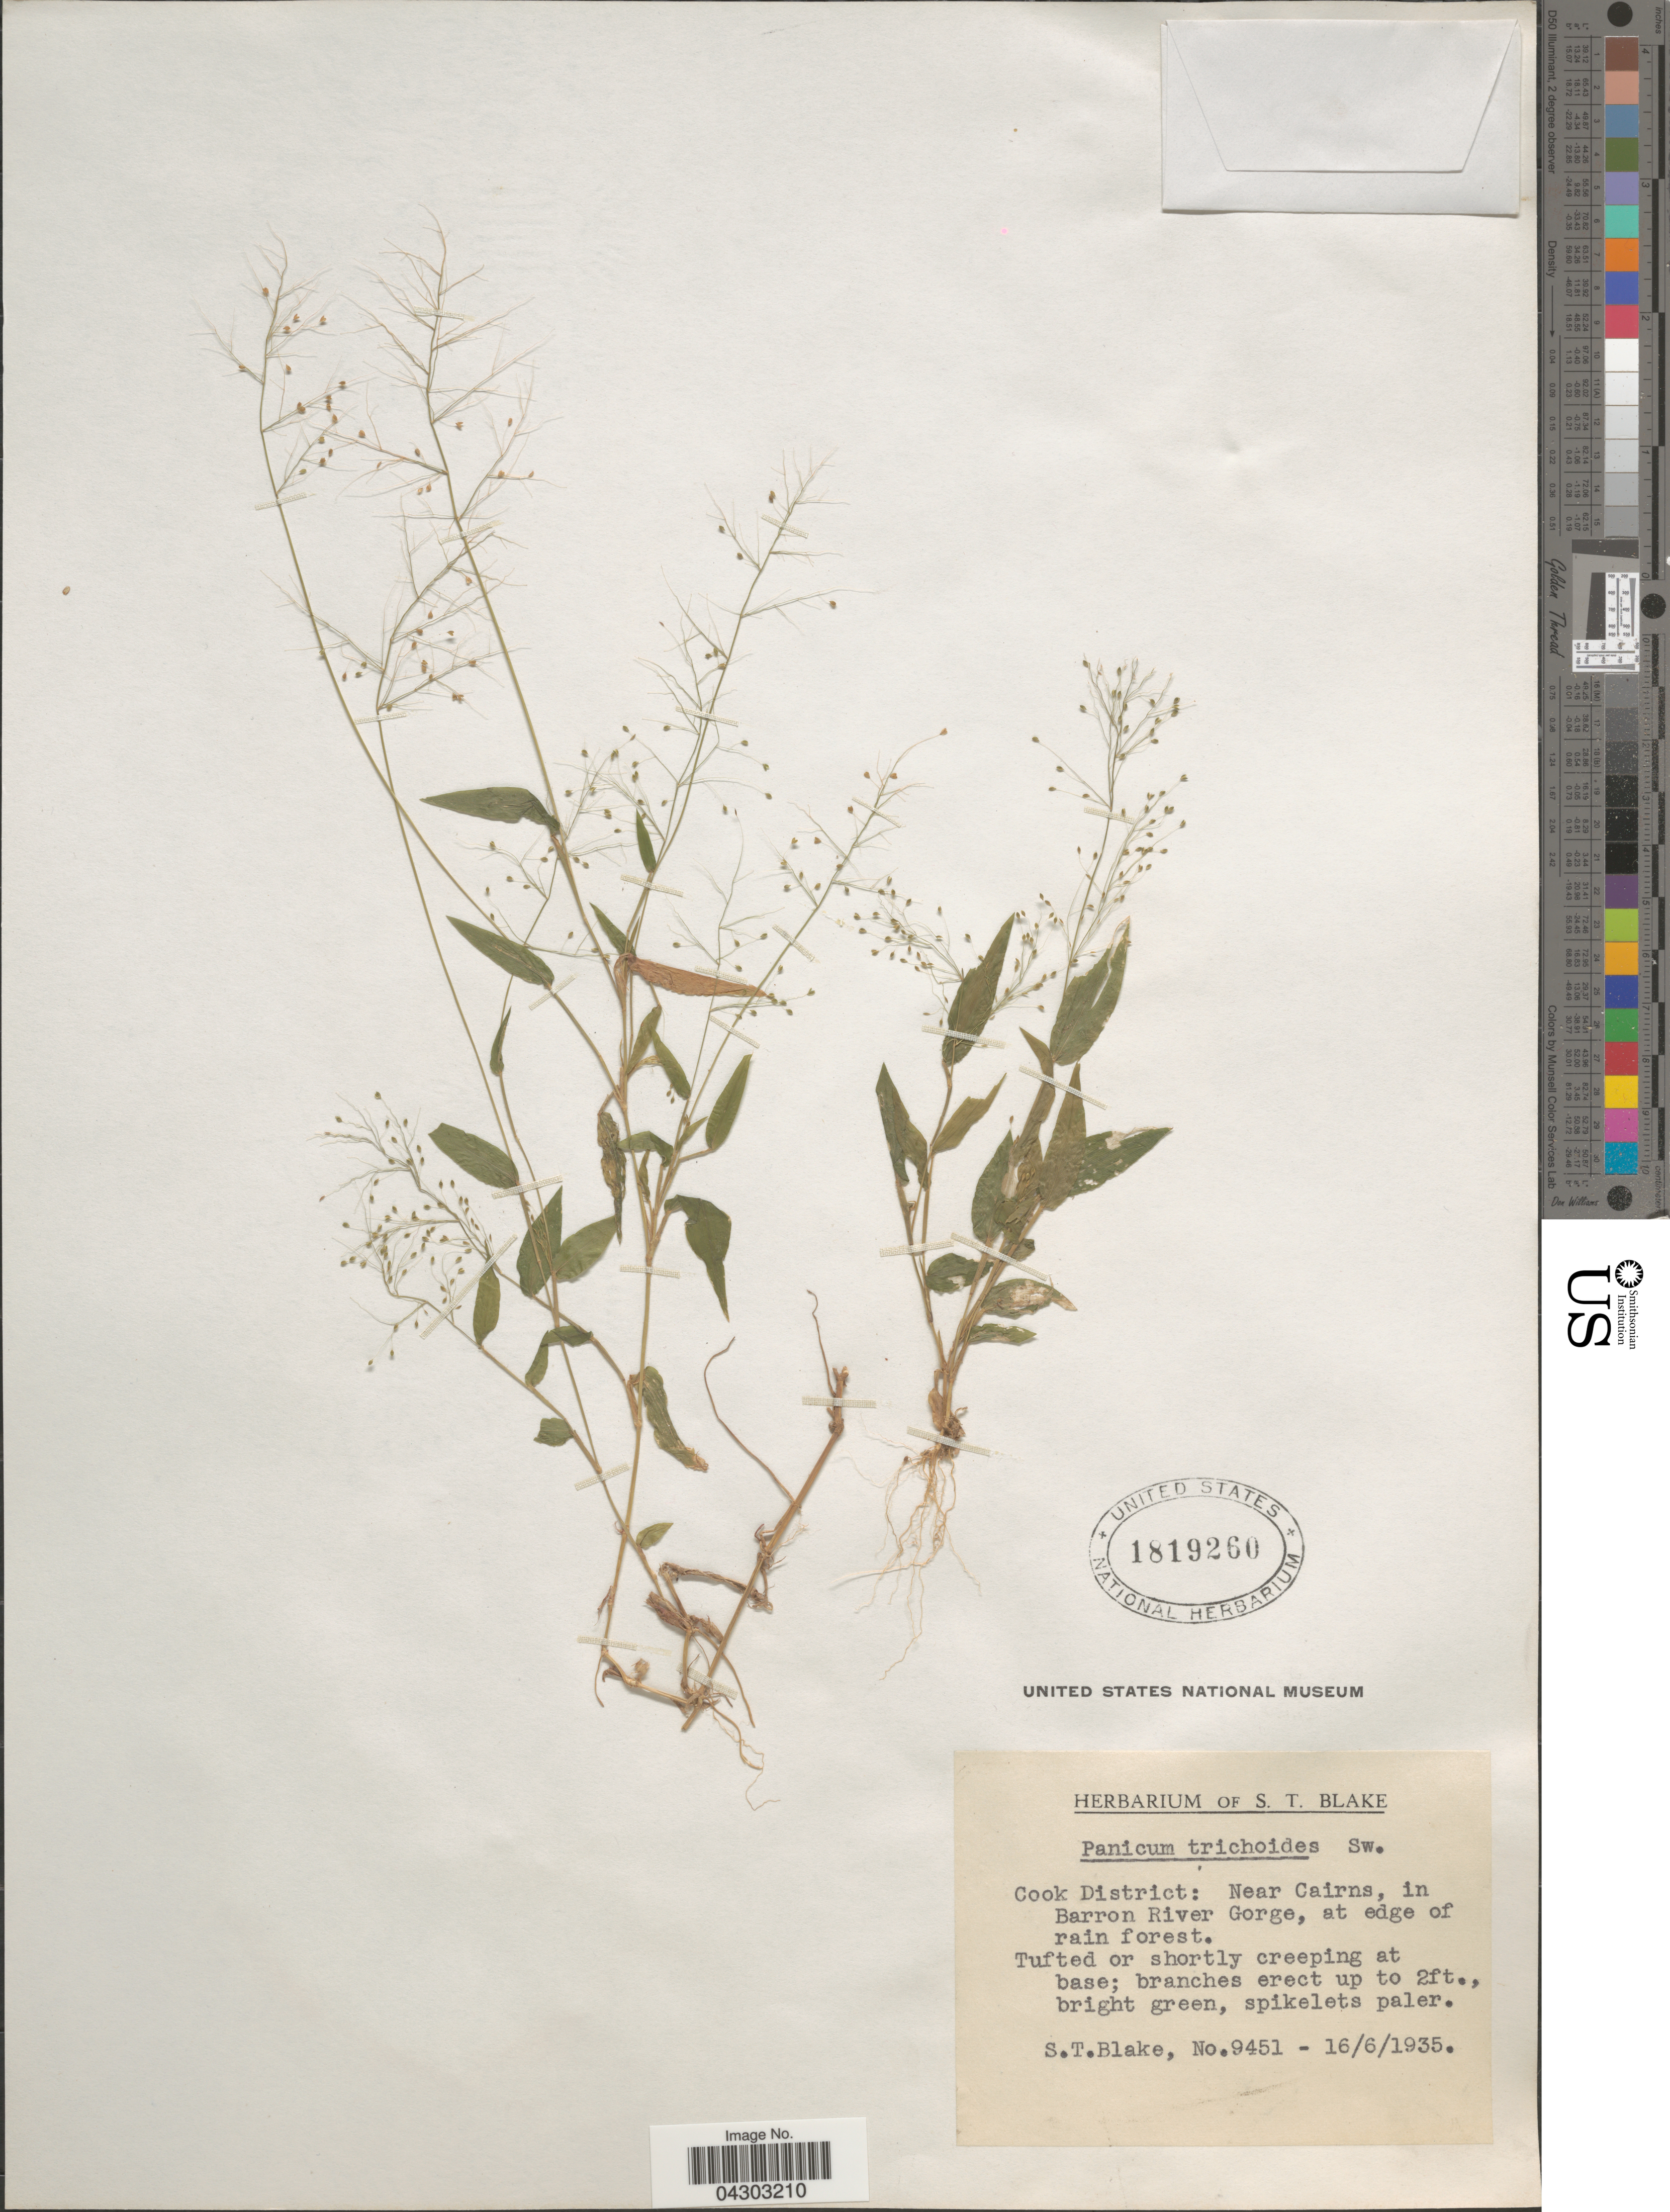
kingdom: Plantae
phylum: Tracheophyta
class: Liliopsida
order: Poales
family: Poaceae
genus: Panicum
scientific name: Panicum trichoides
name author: Sw.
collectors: S. T. Blake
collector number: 9451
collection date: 1935-06-16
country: Australia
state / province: New South Wales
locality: Cook District: Near Cairns, in Barron River Gorge, at edge of rain forest.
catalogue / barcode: US 1819260